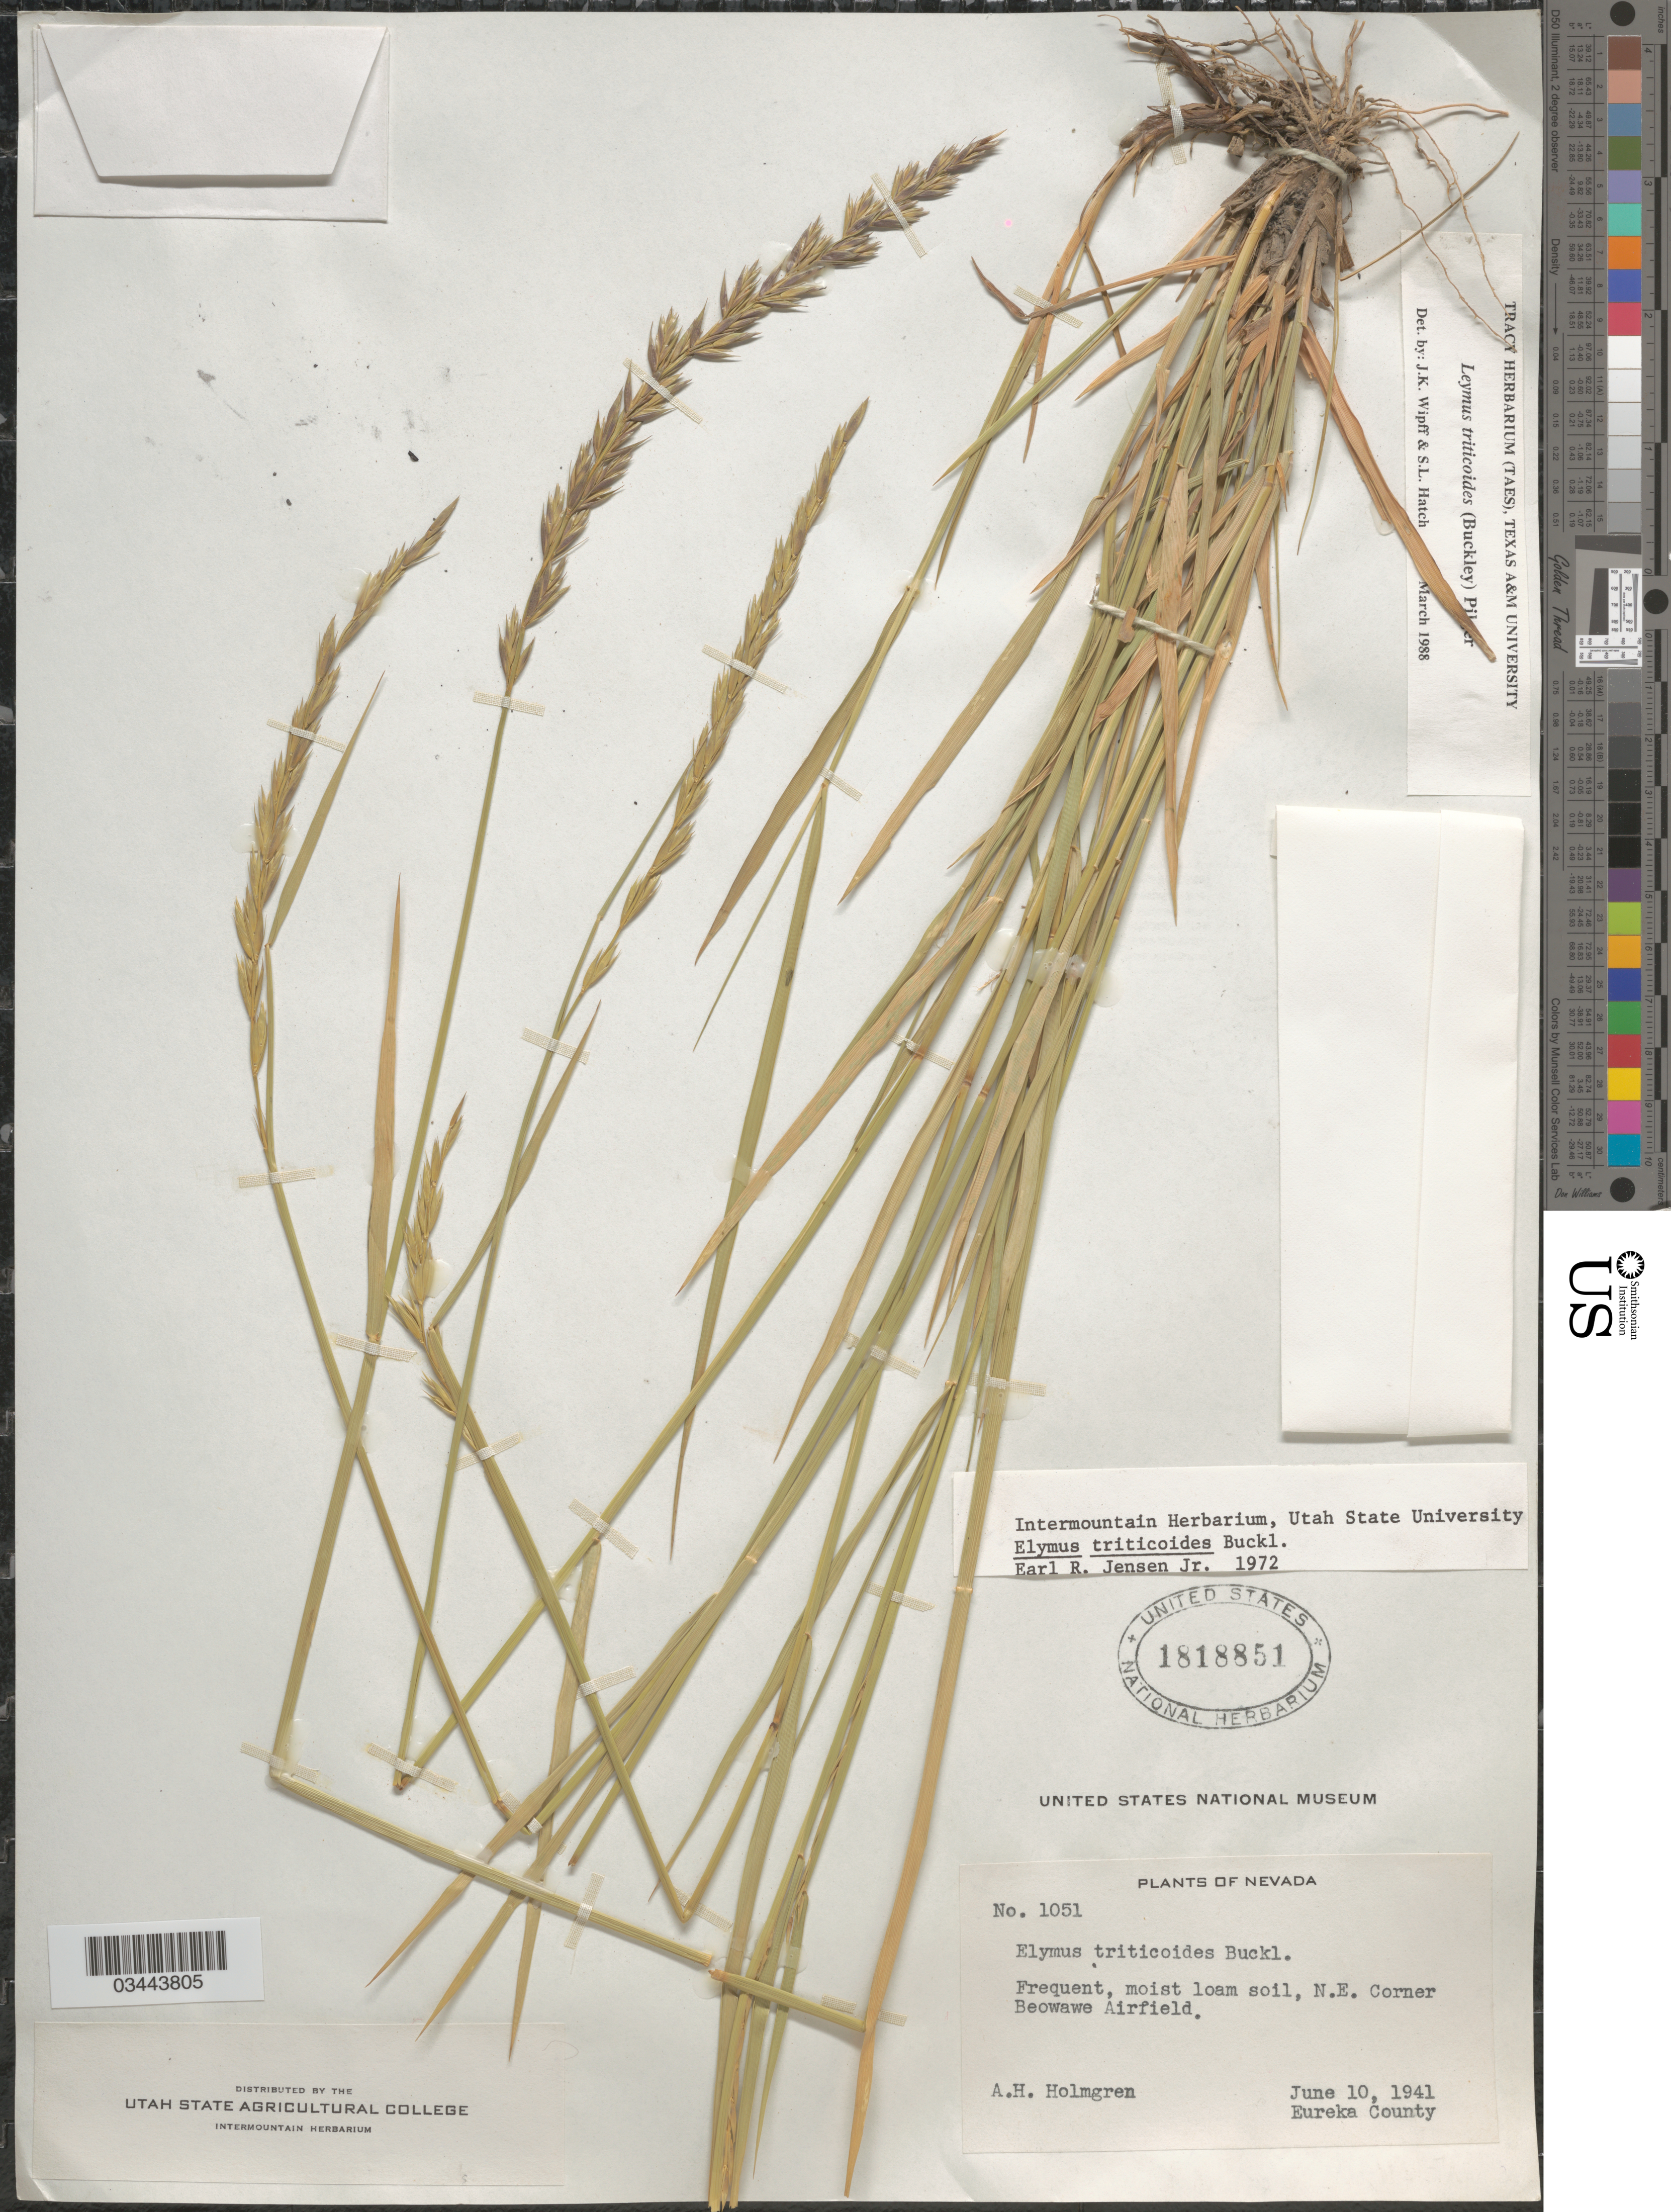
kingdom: Plantae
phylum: Tracheophyta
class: Liliopsida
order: Poales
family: Poaceae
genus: Leymus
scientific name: Leymus triticoides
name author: (Buckley) Pilg.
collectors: A. H. Holmgren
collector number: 1051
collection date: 1941-06-10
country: United States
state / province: Nevada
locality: Frequent, moist loam soil, N.E. Corner Beowawe Airfield. Eureka County.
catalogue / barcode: US 1818851